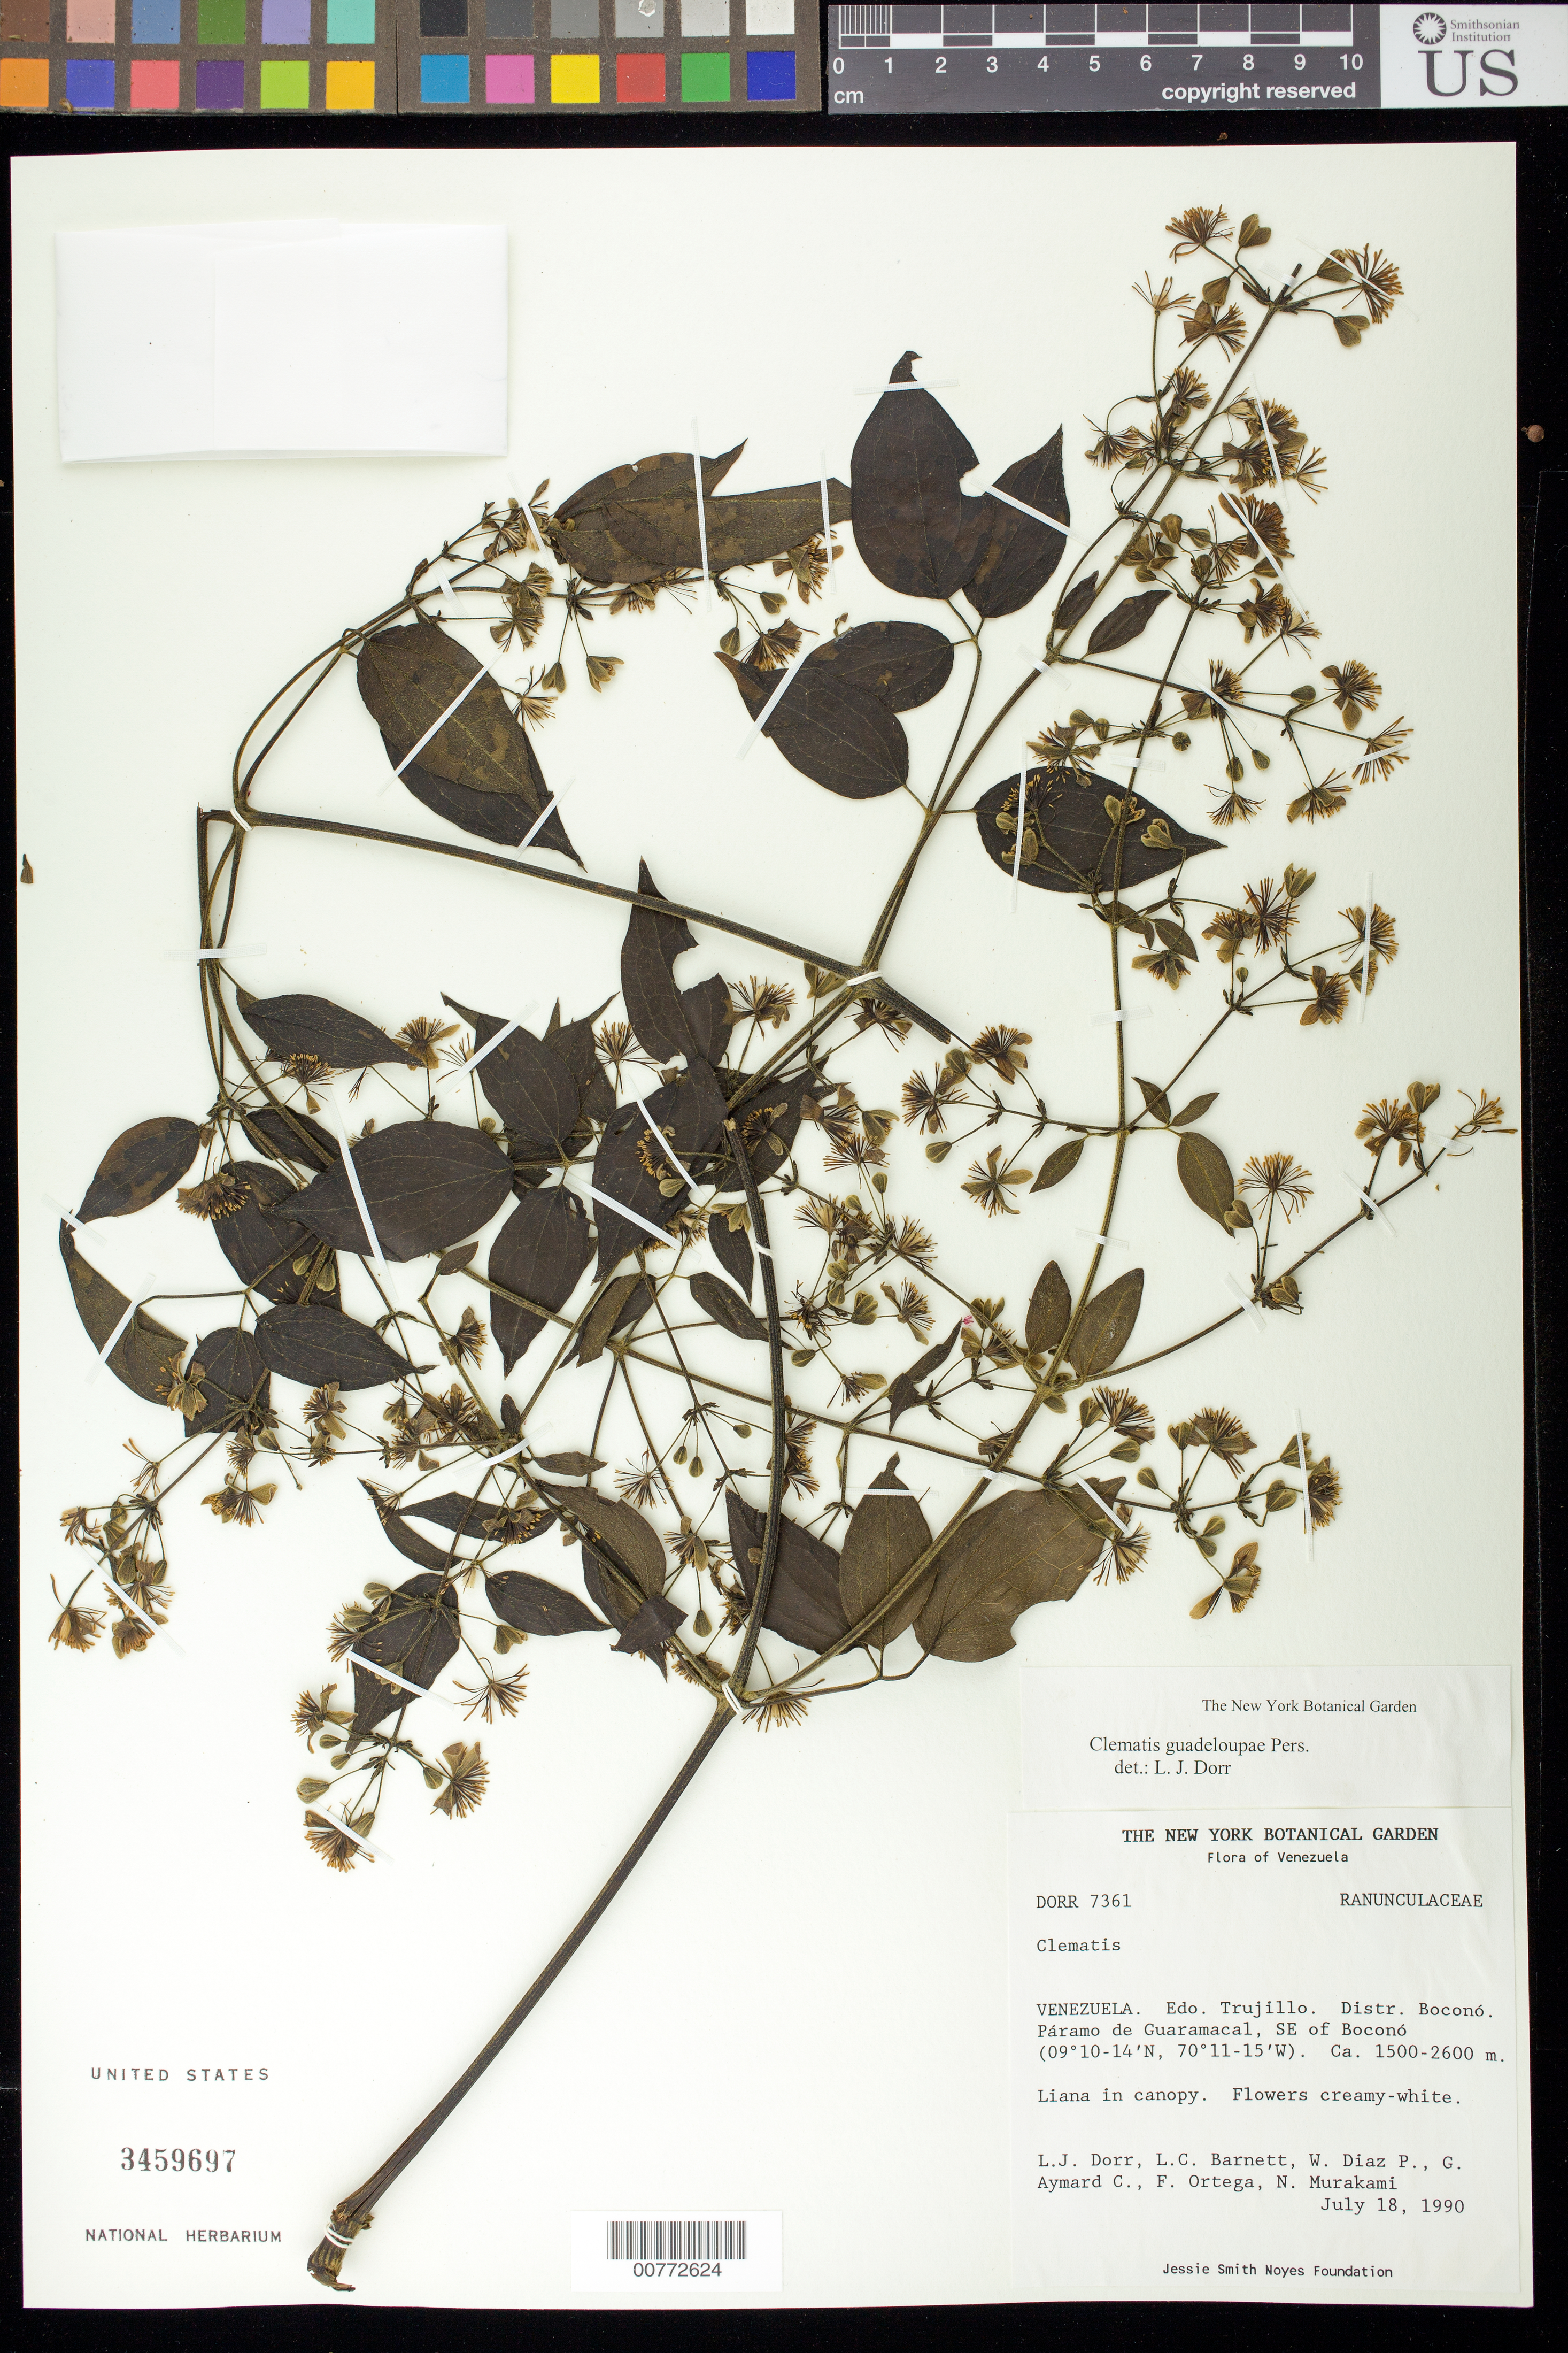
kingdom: Plantae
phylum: Tracheophyta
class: Magnoliopsida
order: Ranunculales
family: Ranunculaceae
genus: Clematis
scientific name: Clematis guadeloupae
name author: Pers.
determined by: Dorr, L. J., (BOT), Smithsonian Institution - National Museum of Natural History (UNITED STATES)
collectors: L. J. Dorr, L. C. Barnett, W. Díaz P., G. A. Aymard, F. J. Ortega & N. Murakami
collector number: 7361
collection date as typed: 18 Jul 1990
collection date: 1990-07-18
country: Venezuela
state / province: Trujillo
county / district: Boconó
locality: Páramo de Guaramacal, SE of Boconó.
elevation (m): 1500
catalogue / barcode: US 3459697